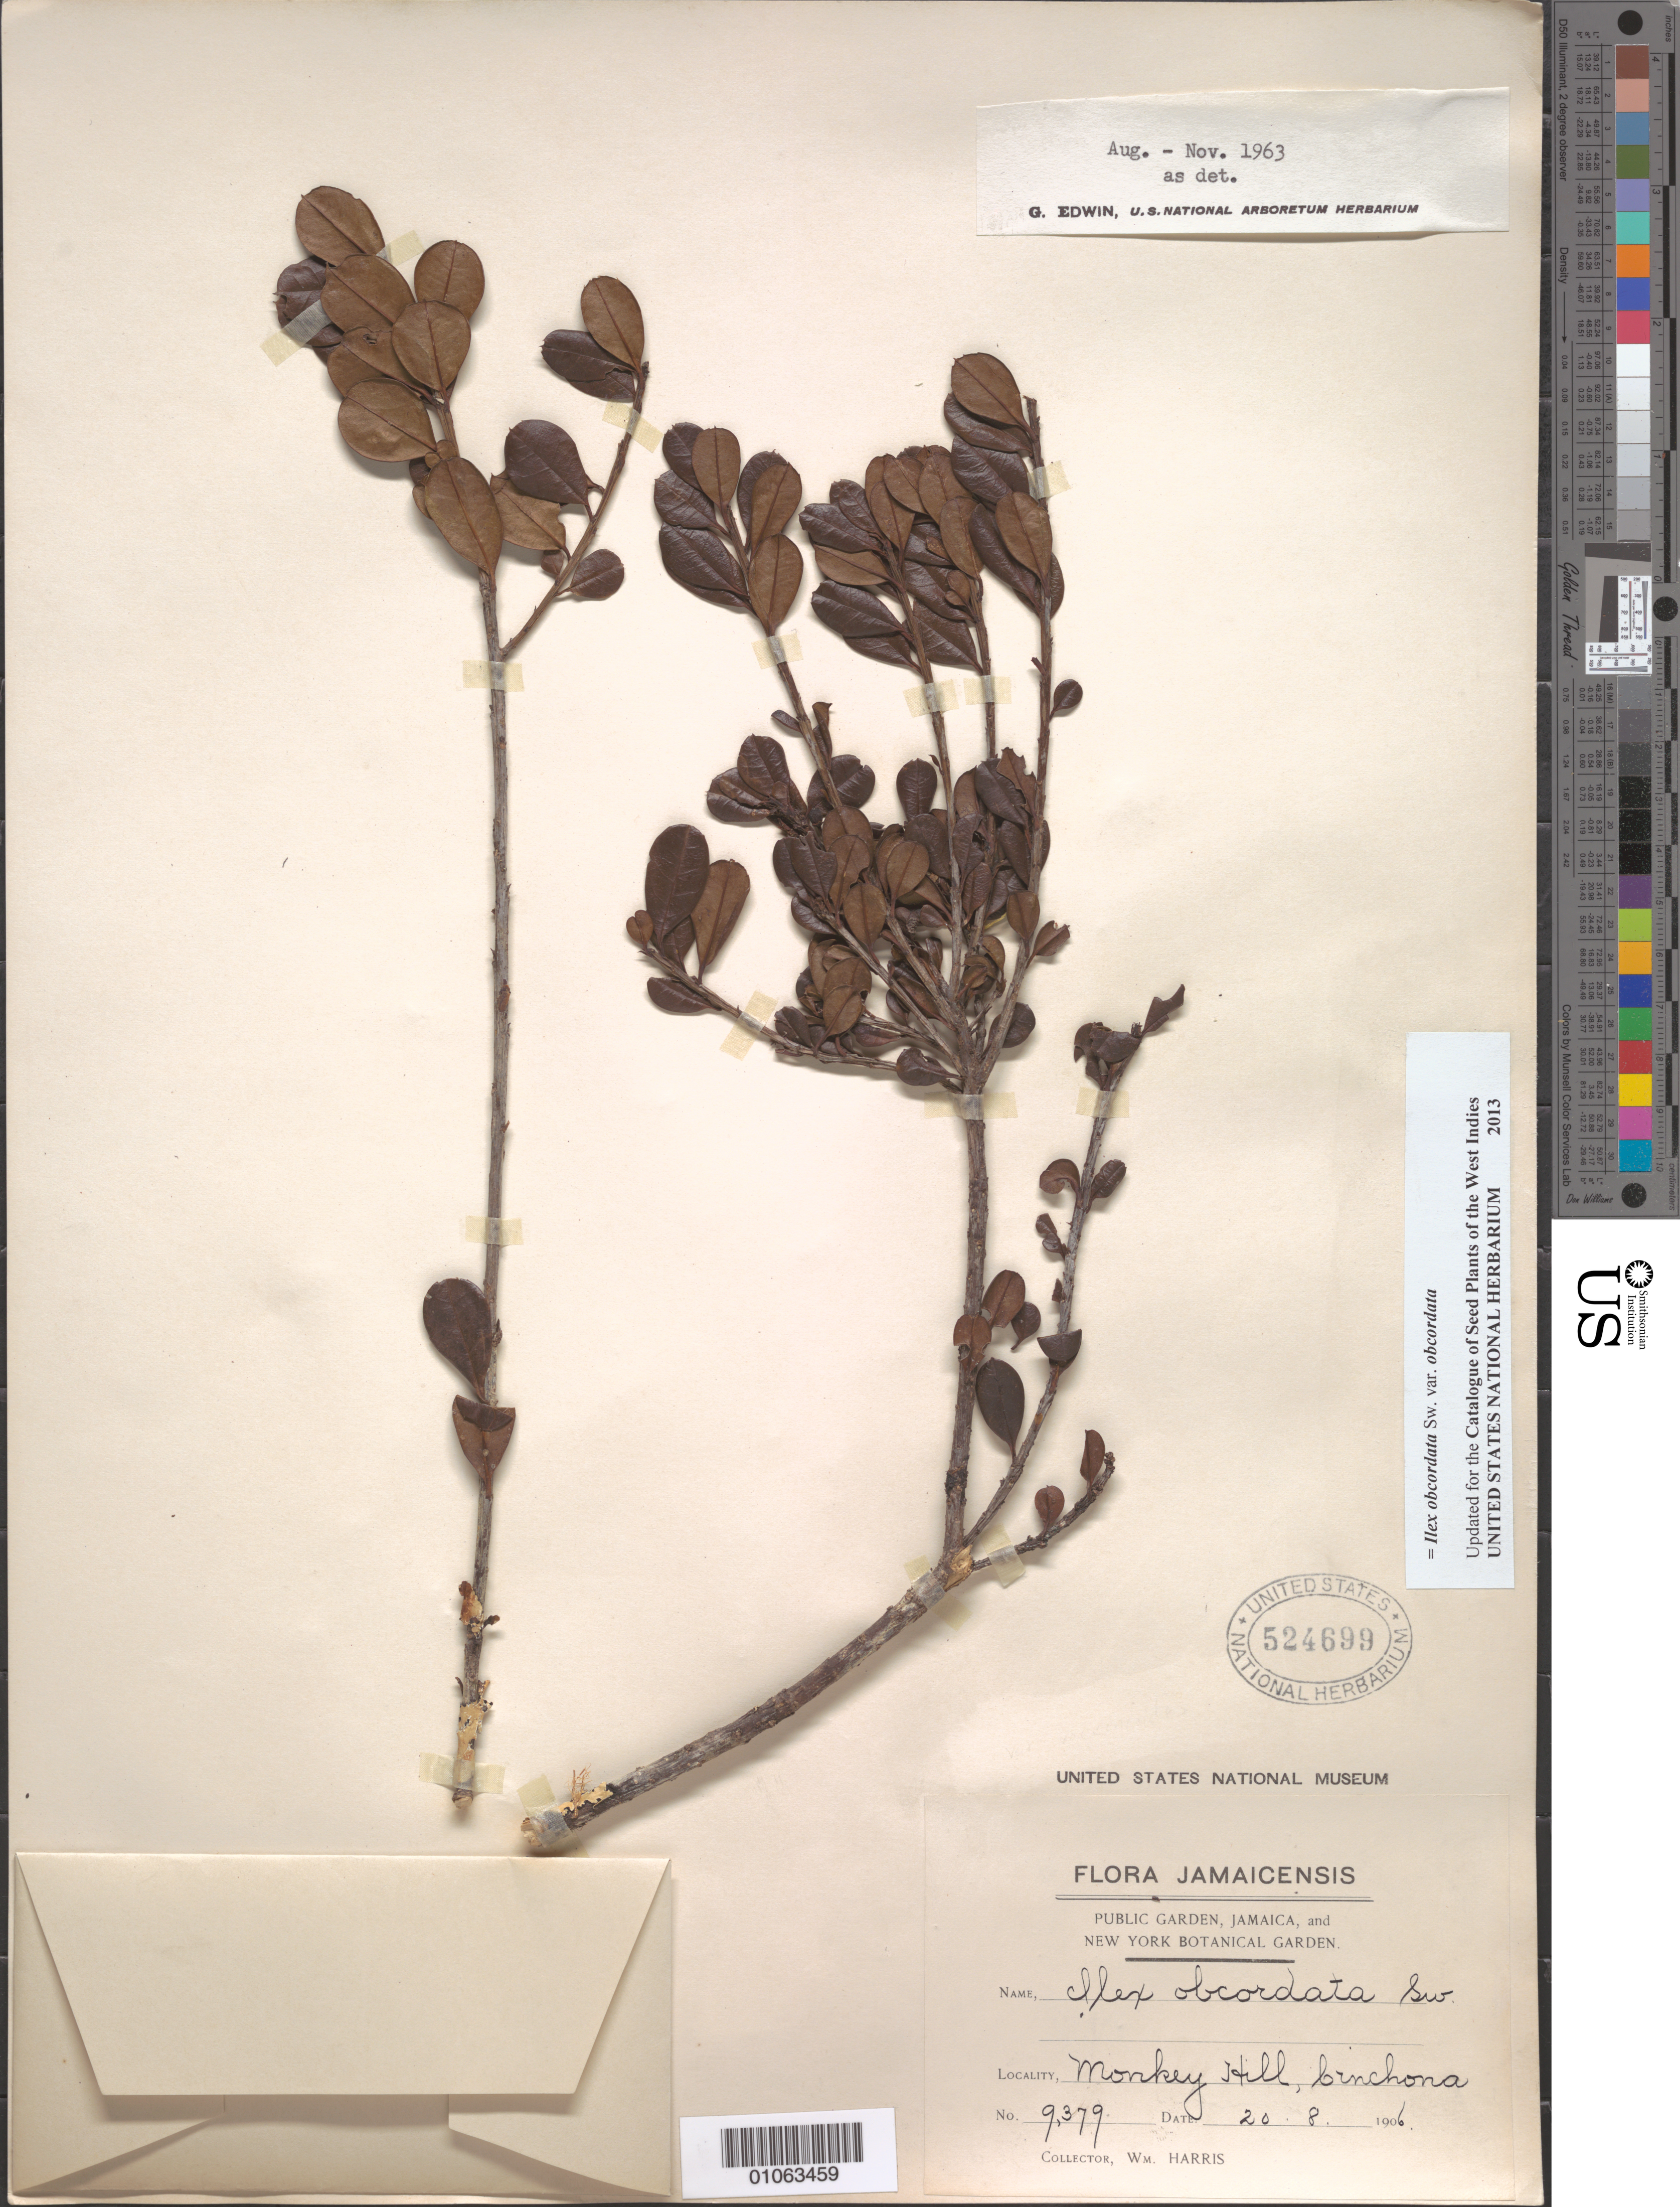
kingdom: Plantae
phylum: Tracheophyta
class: Magnoliopsida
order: Aquifoliales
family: Aquifoliaceae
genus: Ilex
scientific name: Ilex obcordata var. obcordata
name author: Sw.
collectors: W. Harris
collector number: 9379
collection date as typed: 20 Aug 1906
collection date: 1906-08-20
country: Jamaica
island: Jamaica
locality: Monkey Hill, Cinchona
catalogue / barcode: US 524699